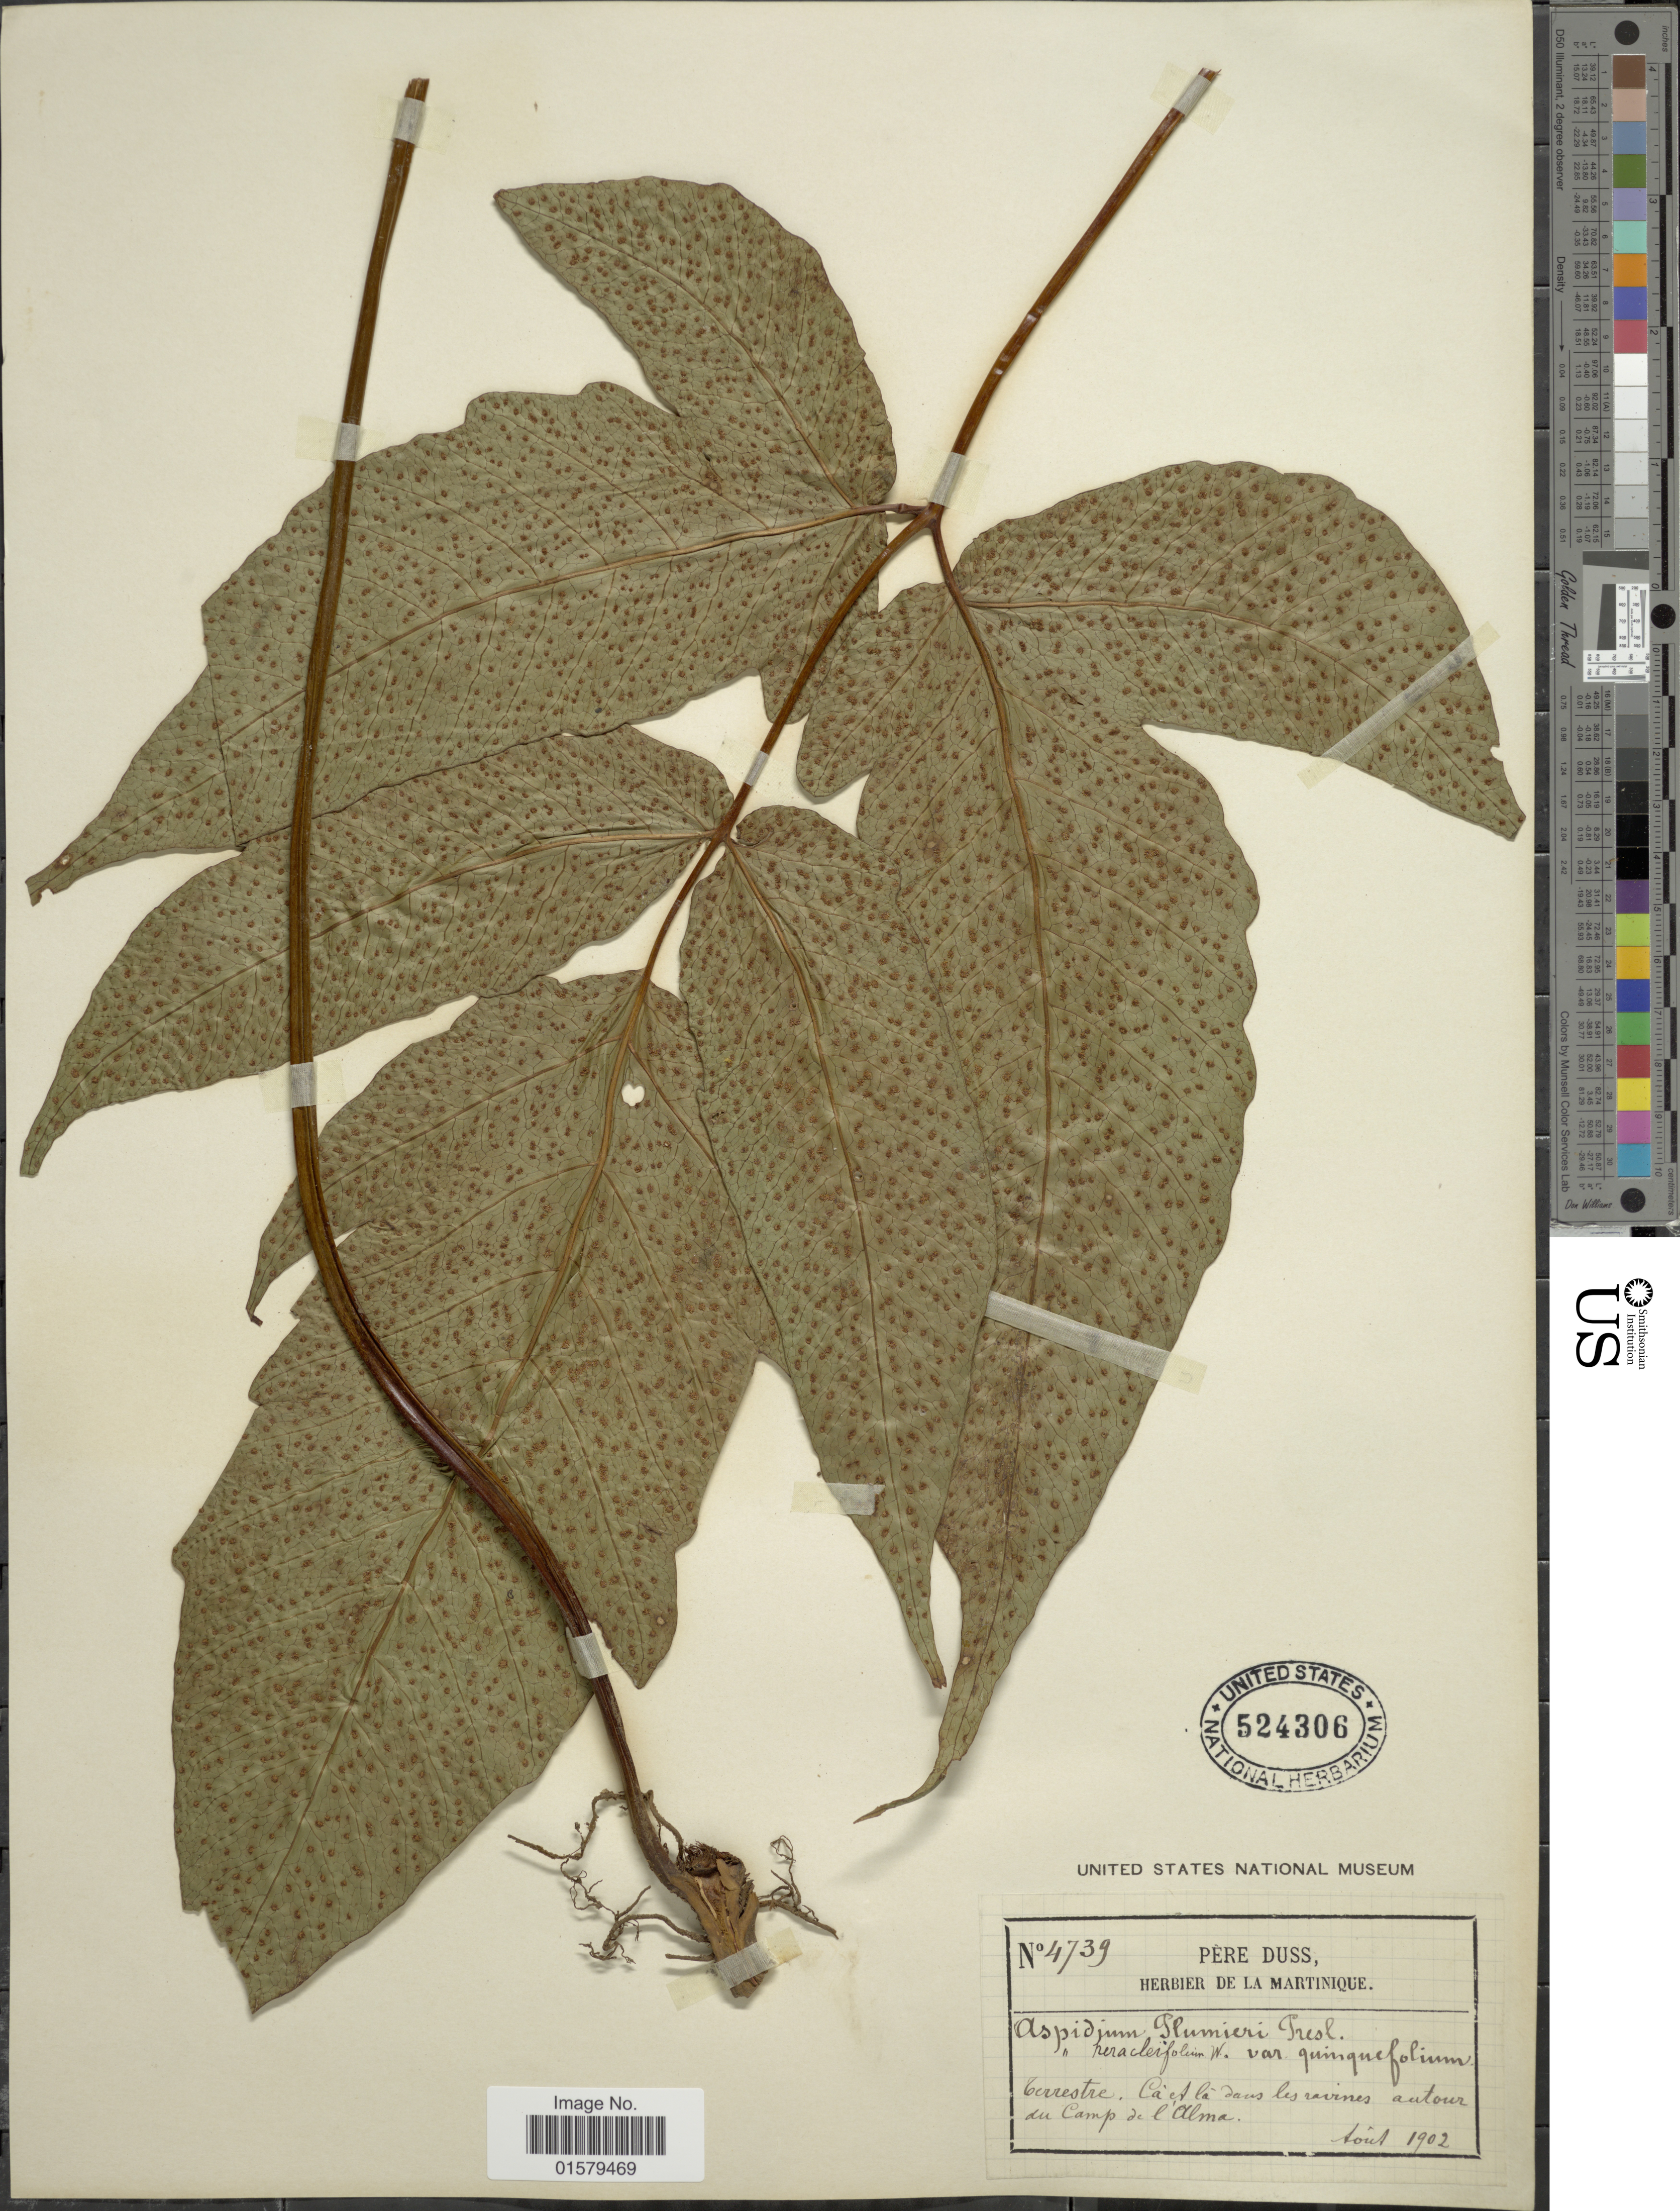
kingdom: Plantae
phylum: Tracheophyta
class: Polypodiopsida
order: Polypodiales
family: Tectariaceae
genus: Tectaria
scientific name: Tectaria trifoliata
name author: (L.) Cav.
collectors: Père Duss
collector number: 4739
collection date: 1902-08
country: Martinique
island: Martinique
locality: Terrestre. Ca'et la dans les ravines autour du Camp de l'Alma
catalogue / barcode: US 524306